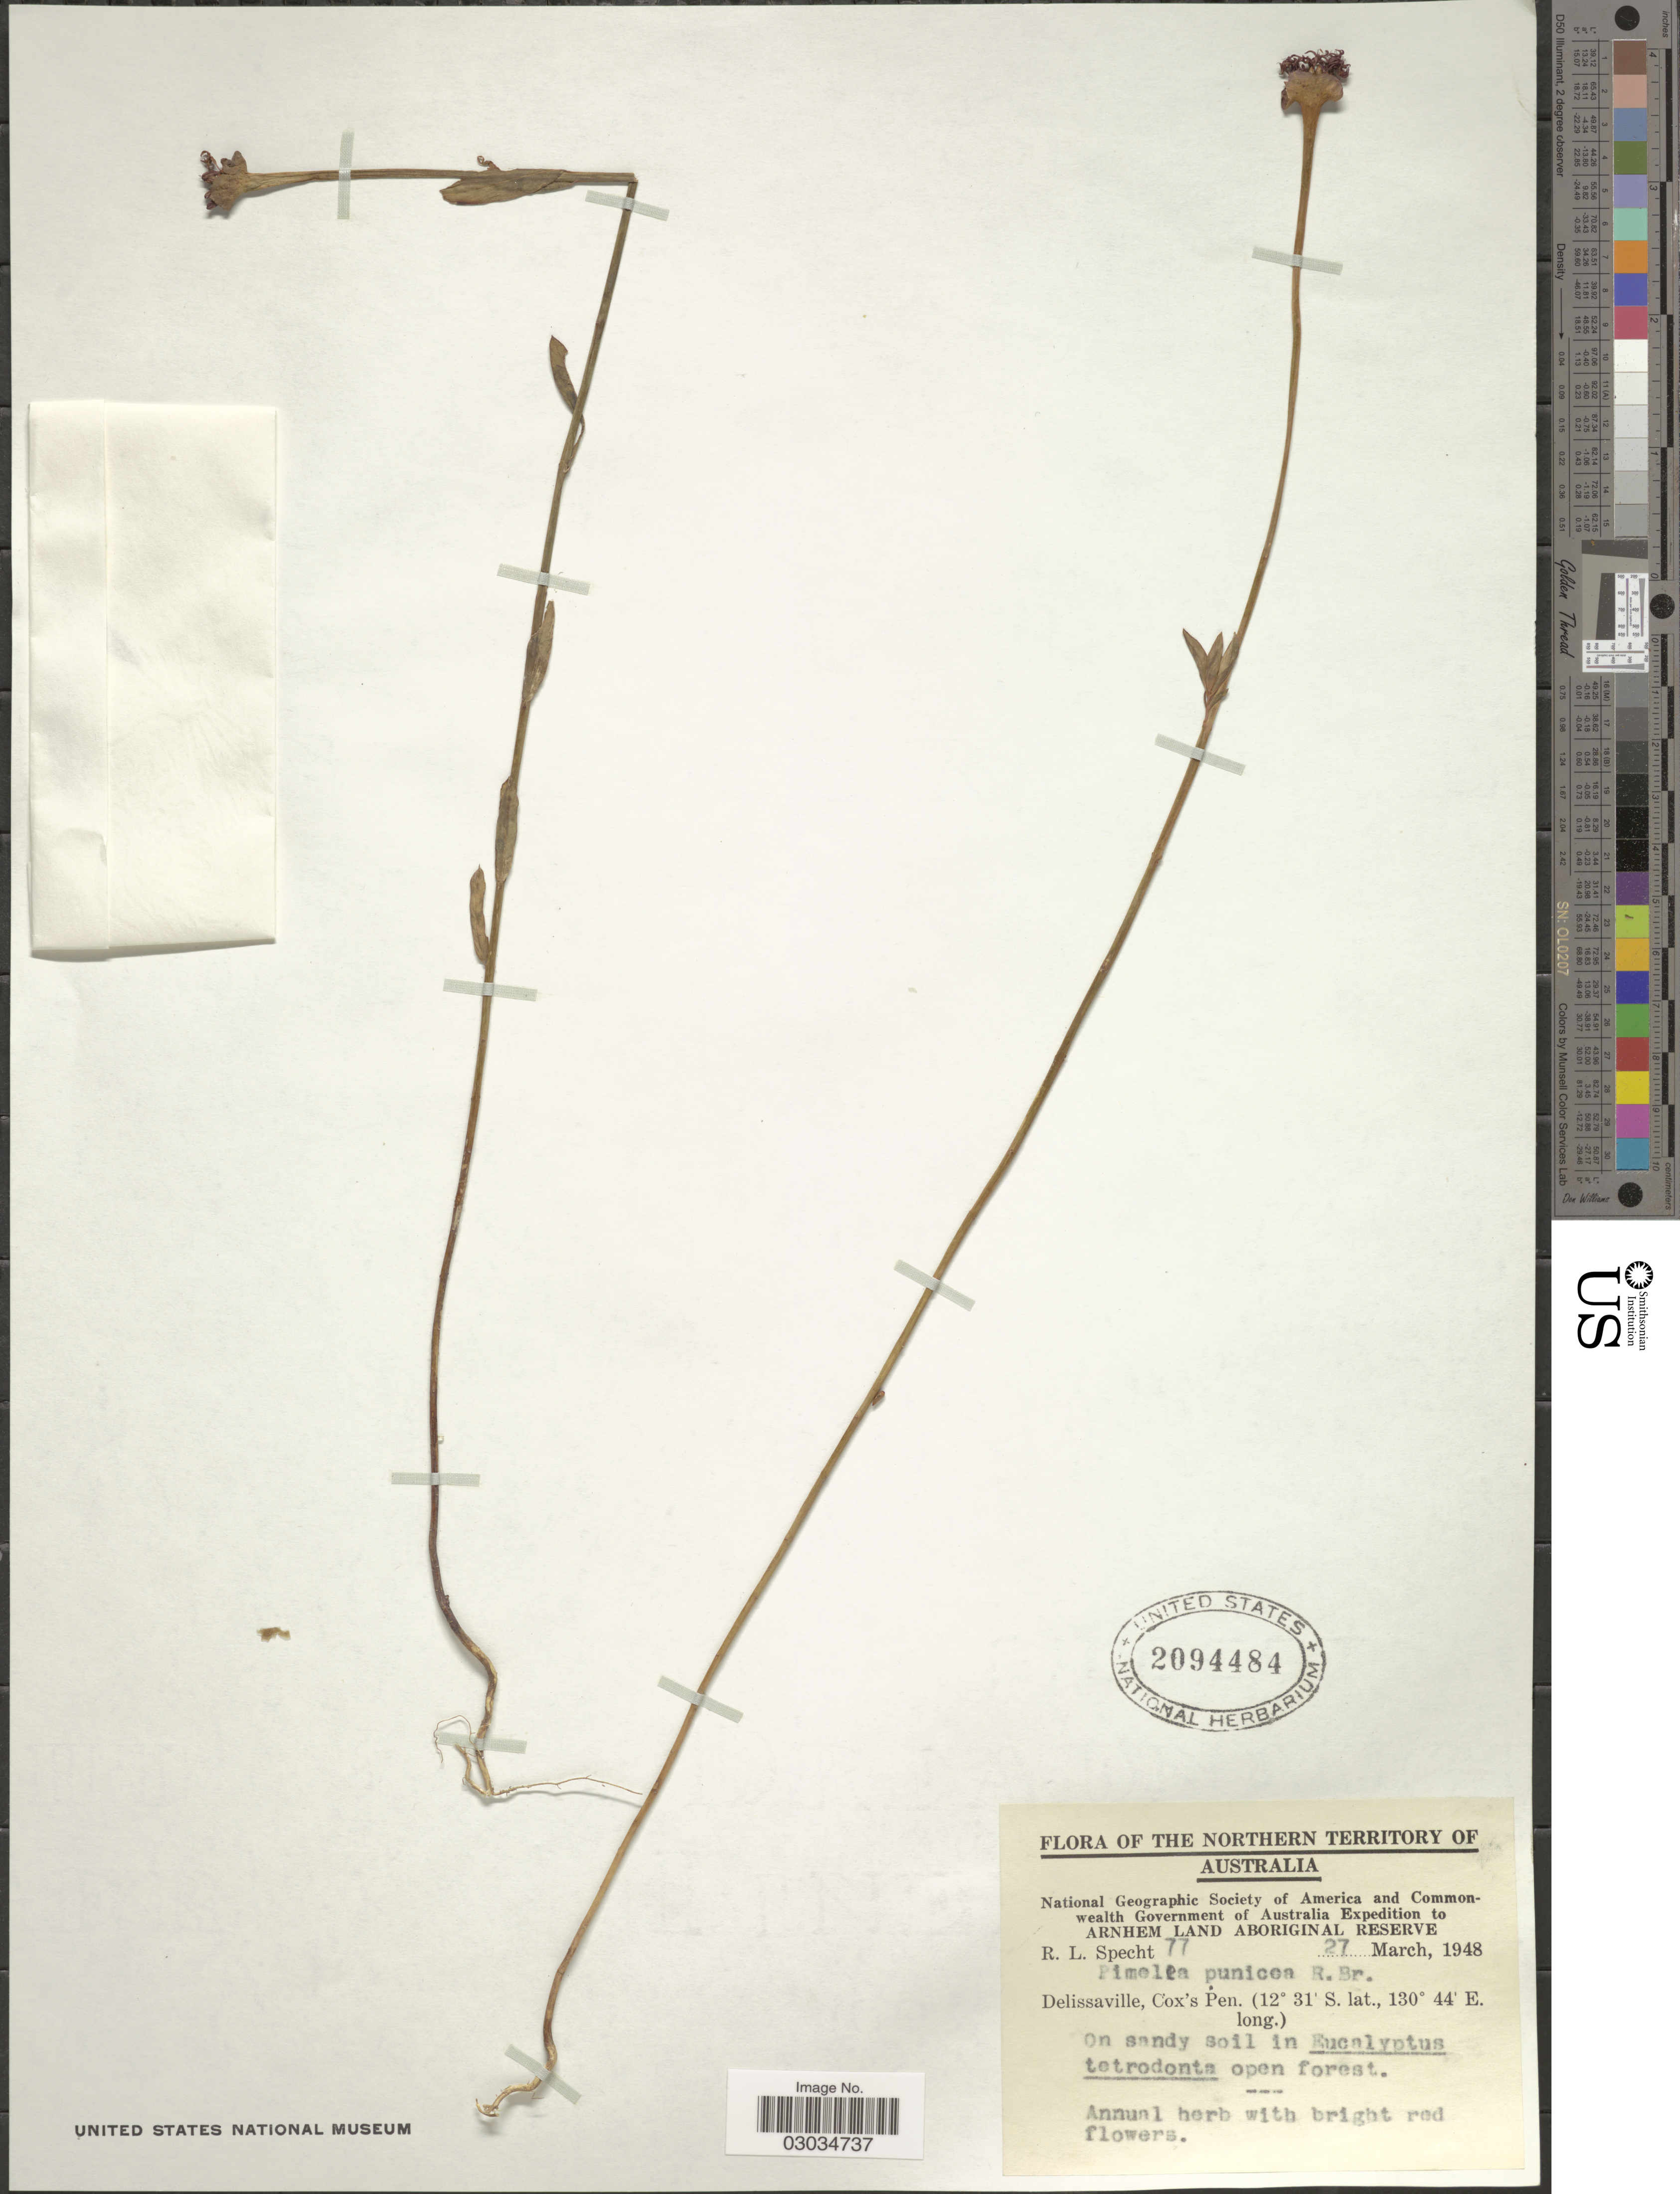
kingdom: Plantae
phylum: Tracheophyta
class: Magnoliopsida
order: Malvales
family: Thymelaeaceae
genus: Pimelea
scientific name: Pimelea punicea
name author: R. Br.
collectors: R. L. Specht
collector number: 77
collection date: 1948-03-27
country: Australia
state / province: Northern Territory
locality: Arnhem Land Aboriginal Reserve, Delissaville, Cox's Pen.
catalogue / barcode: US 2094484